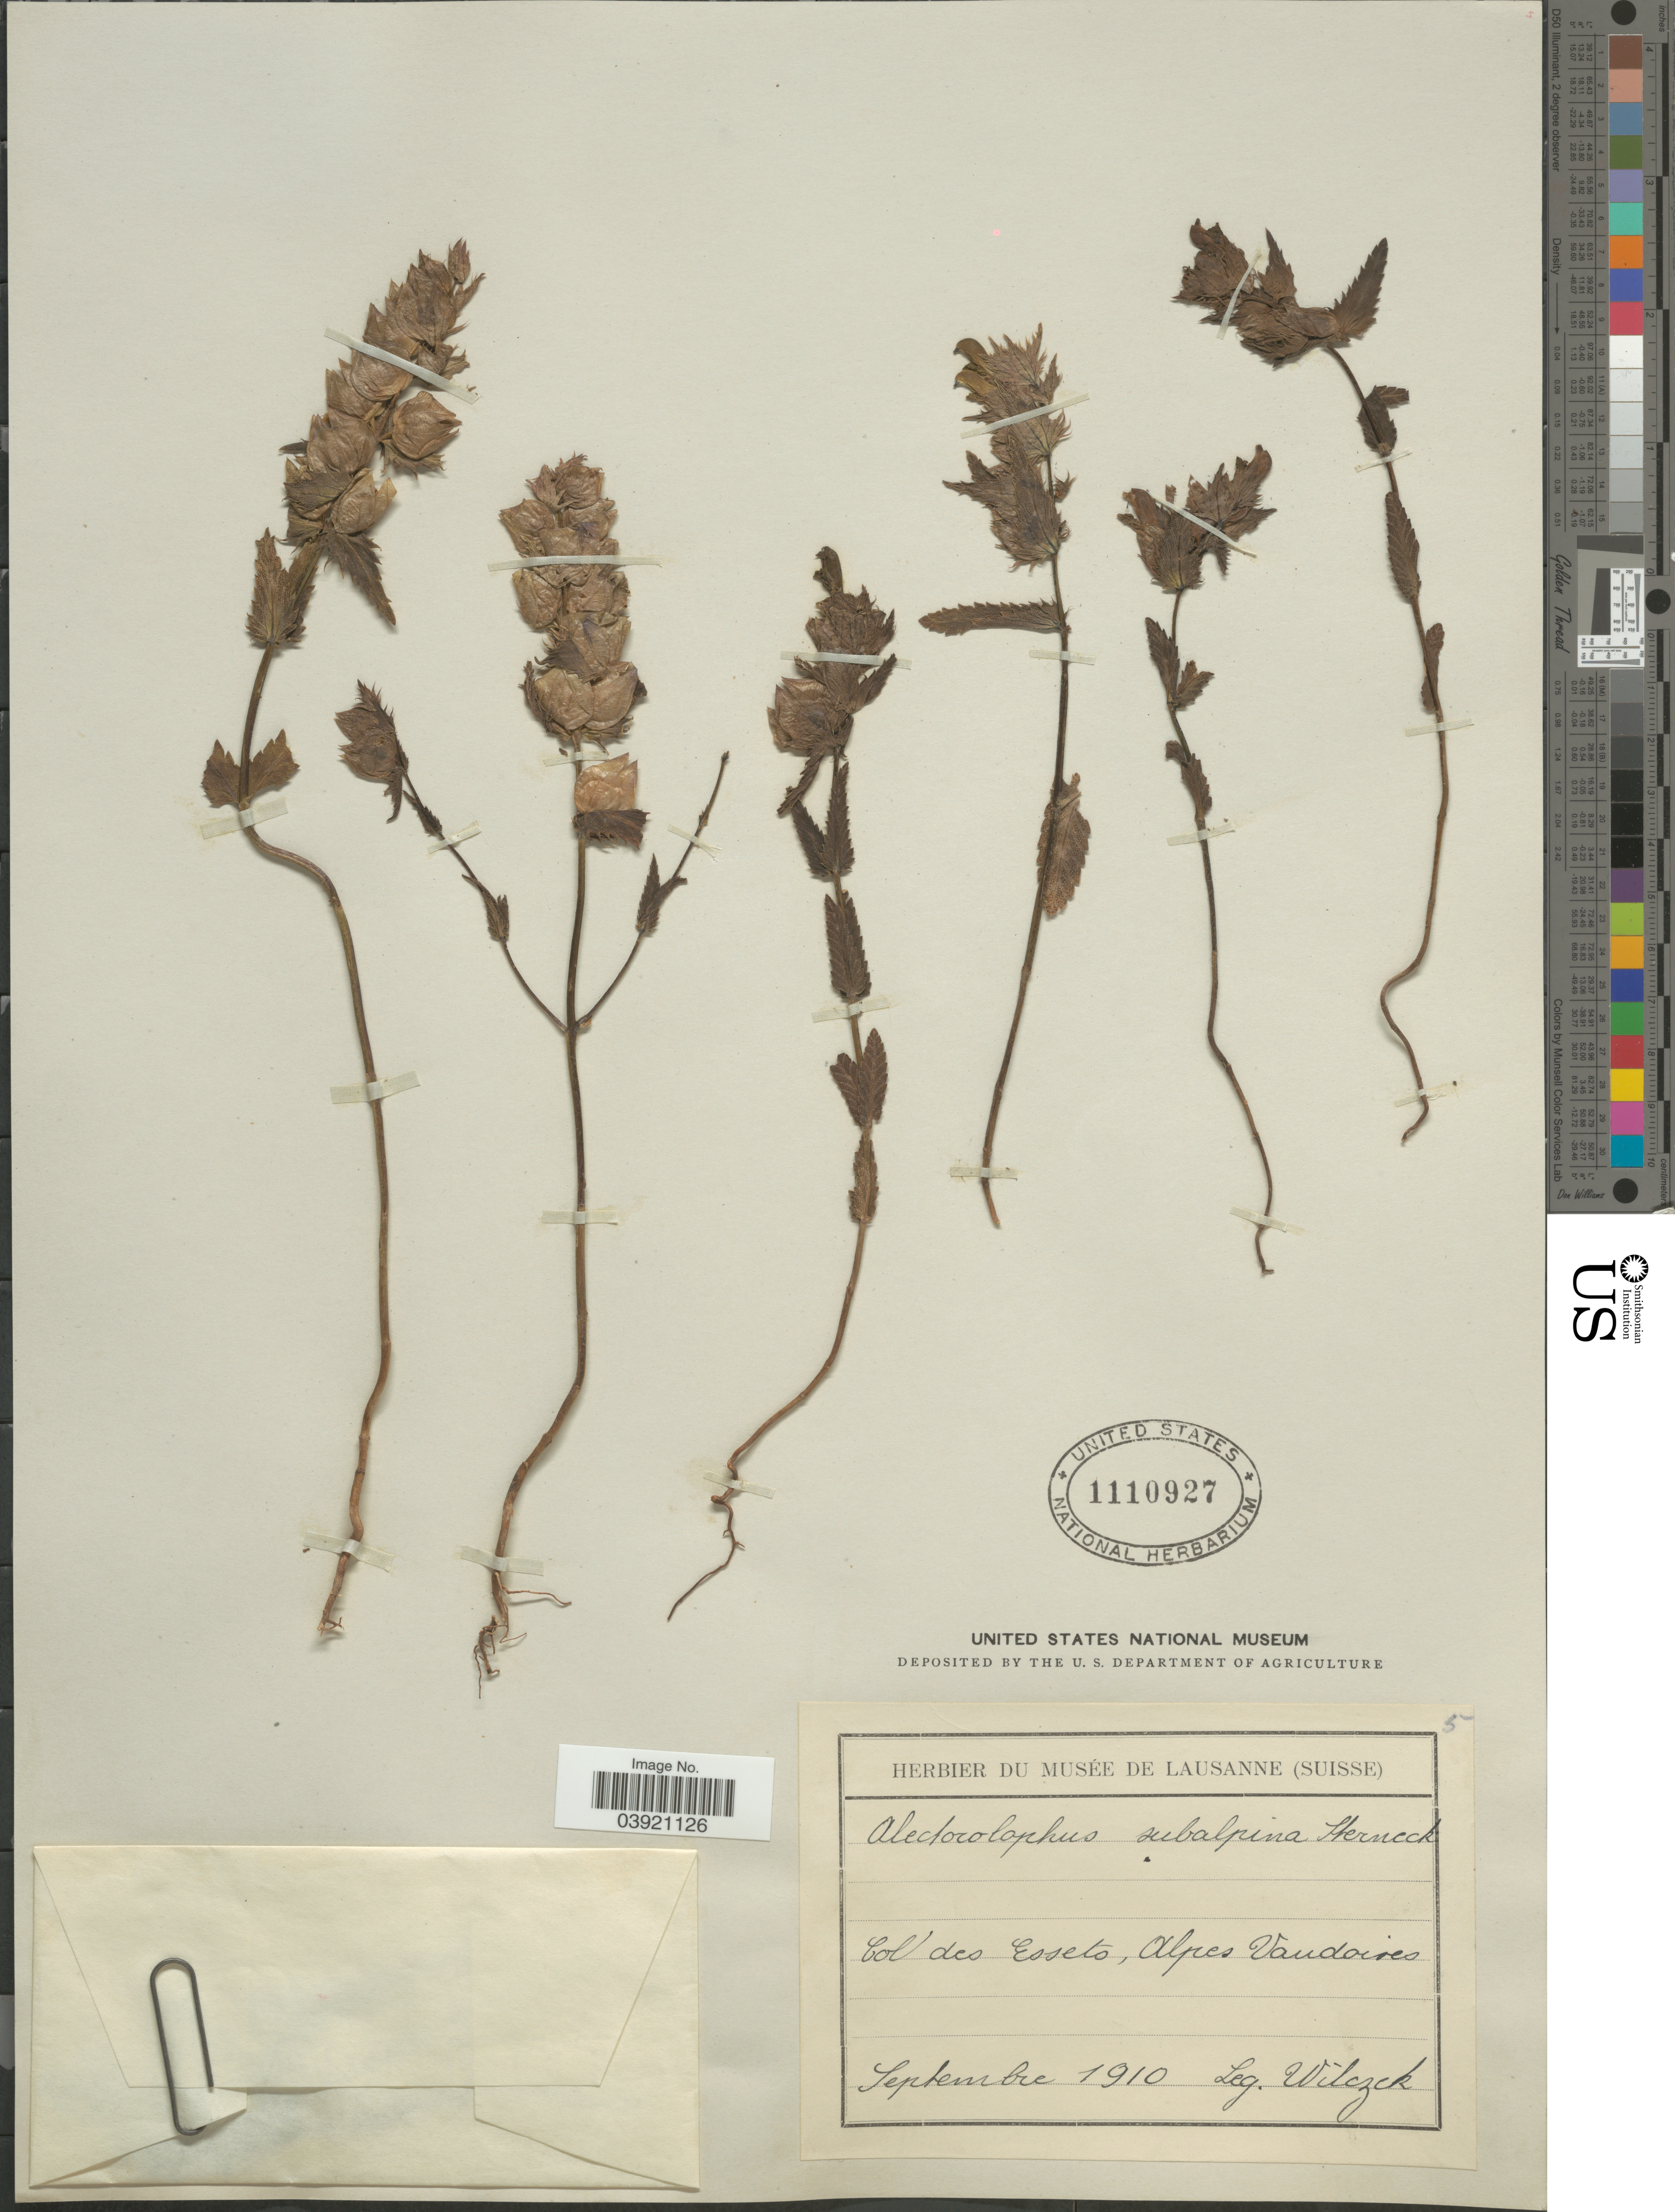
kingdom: Plantae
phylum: Tracheophyta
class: Magnoliopsida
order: Lamiales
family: Orobanchaceae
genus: Rhinanthus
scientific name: Rhinanthus subalpinus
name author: (Thell.) Schinz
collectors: Wilczek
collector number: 5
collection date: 1910-09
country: Switzerland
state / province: Vaud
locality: Col des Essets, Alpes Vaudoires.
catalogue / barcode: US 1110927